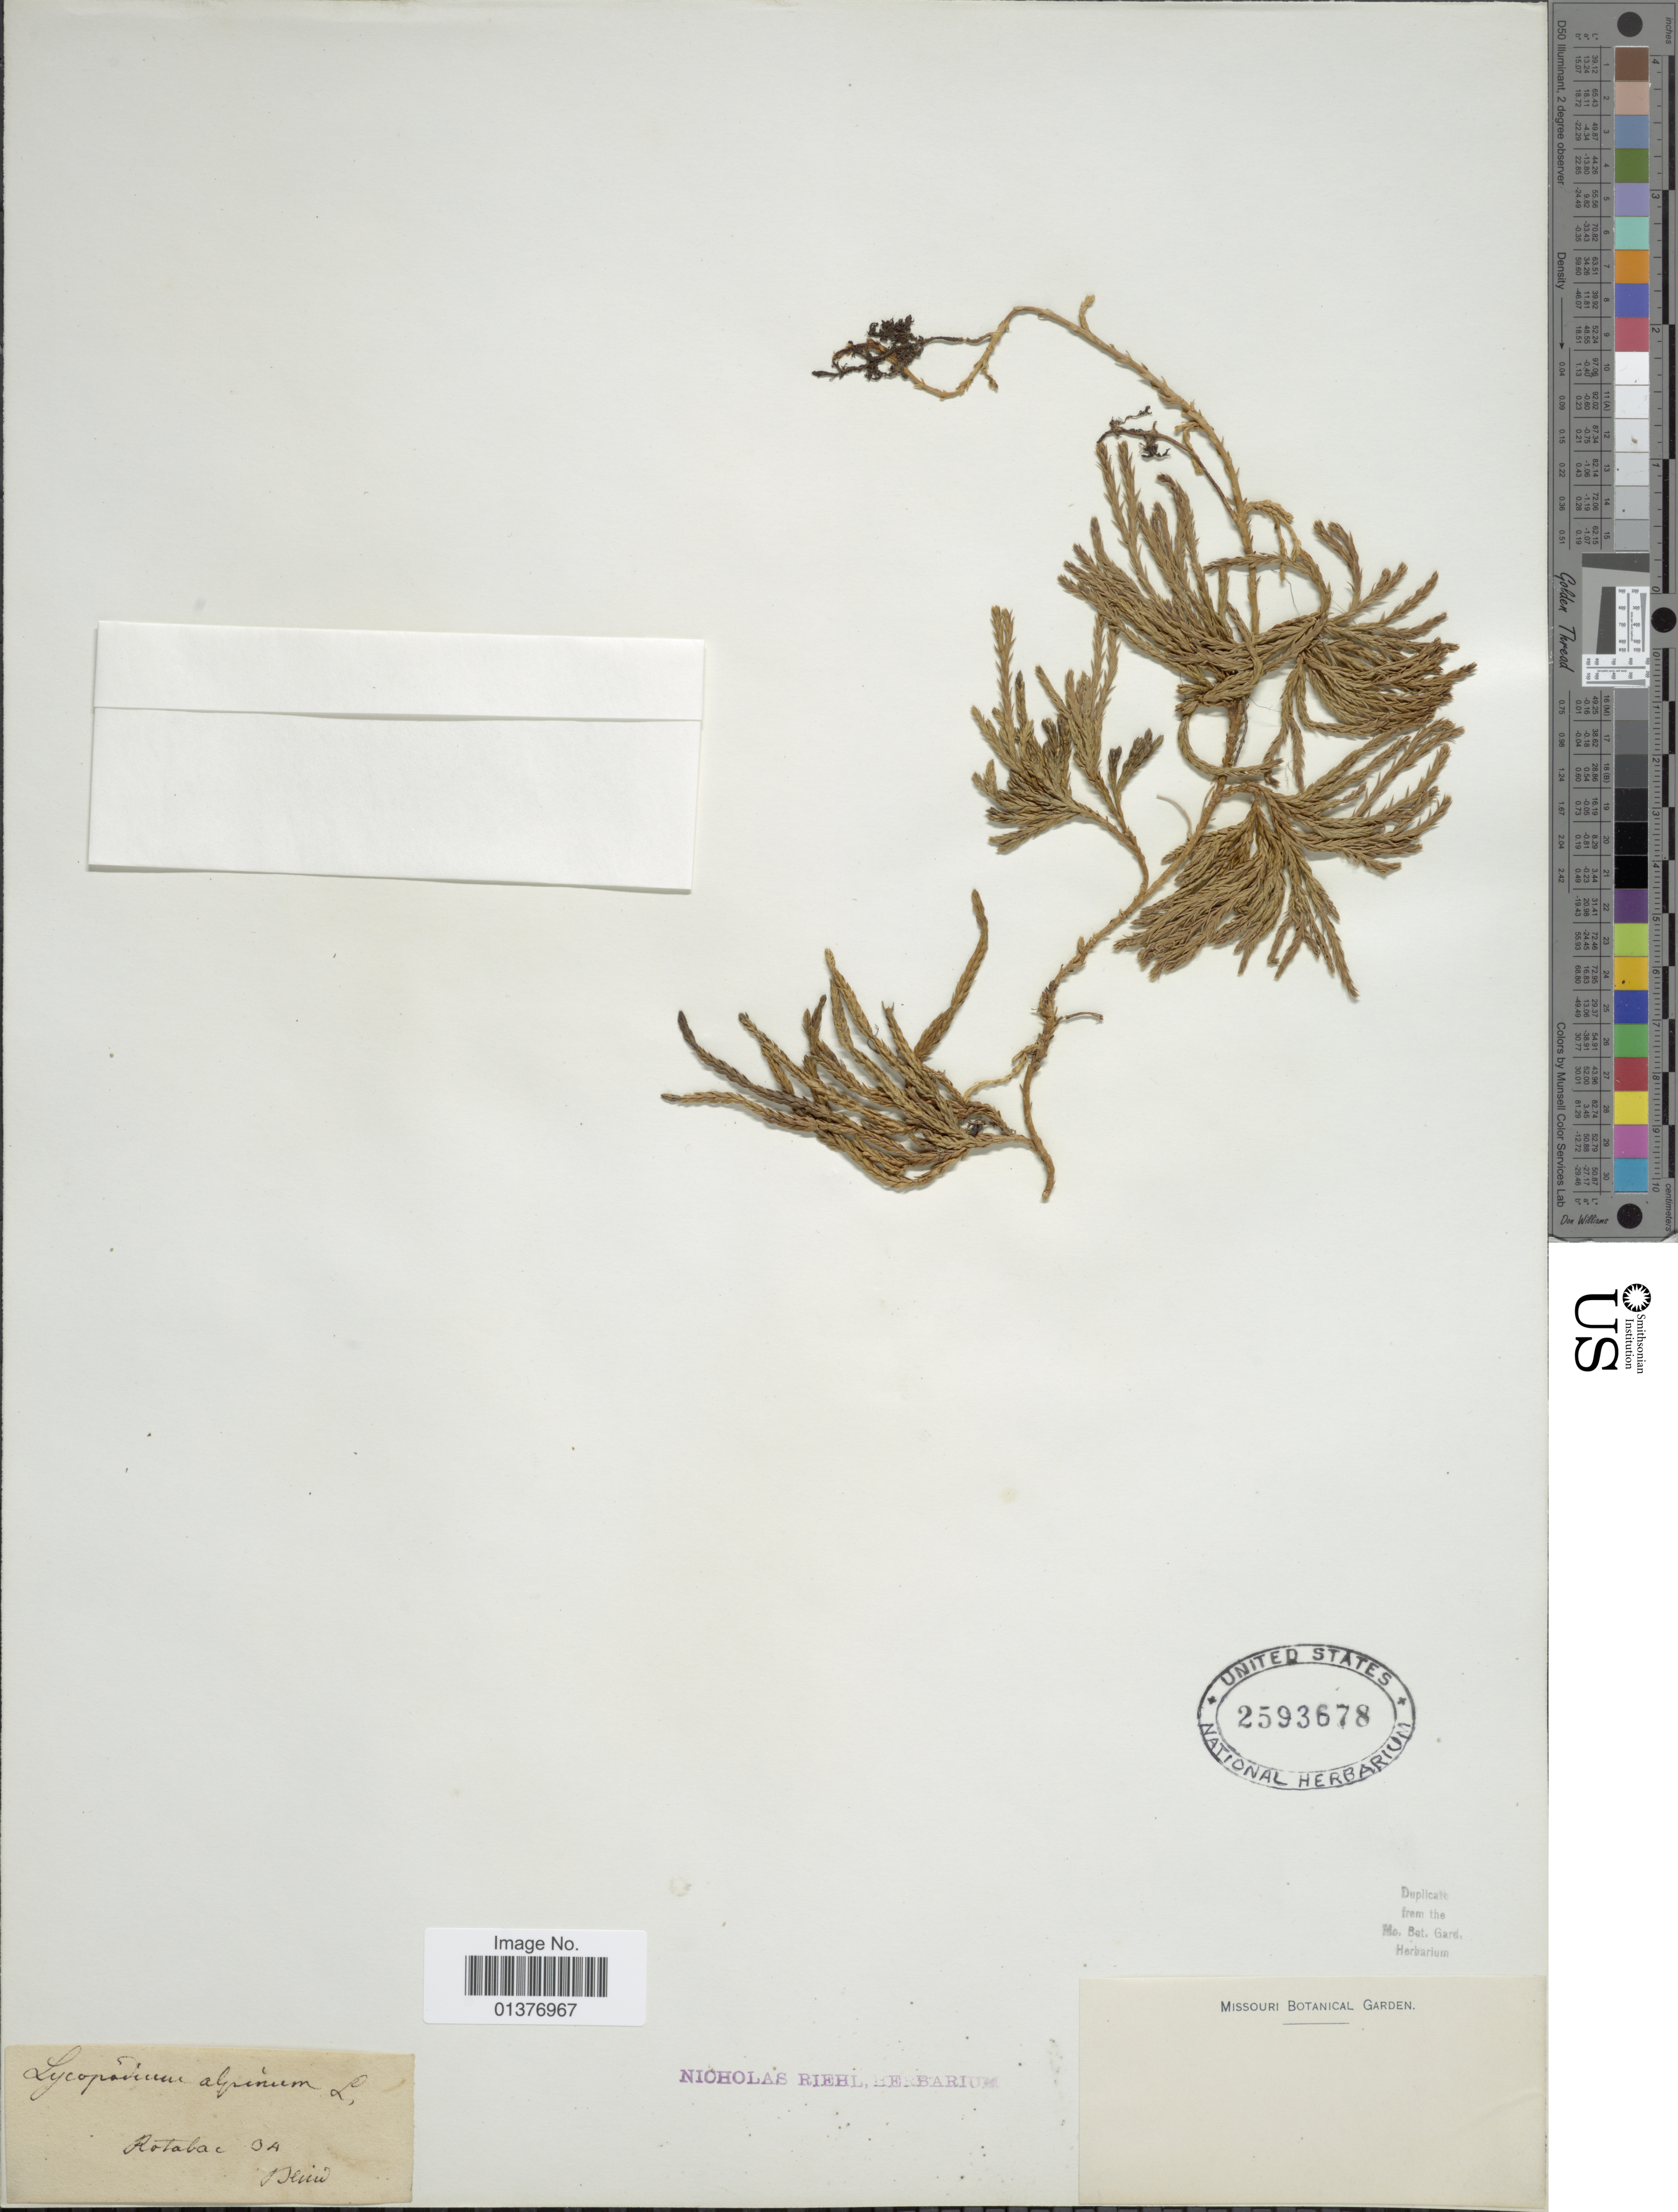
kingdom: Plantae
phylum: Tracheophyta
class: Lycopodiopsida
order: Lycopodiales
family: Lycopodiaceae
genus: Diphasiastrum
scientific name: Diphasiastrum alpinum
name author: (L.) Holub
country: France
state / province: Grand Est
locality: Rotabac [Rothenbach]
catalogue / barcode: US 2593678